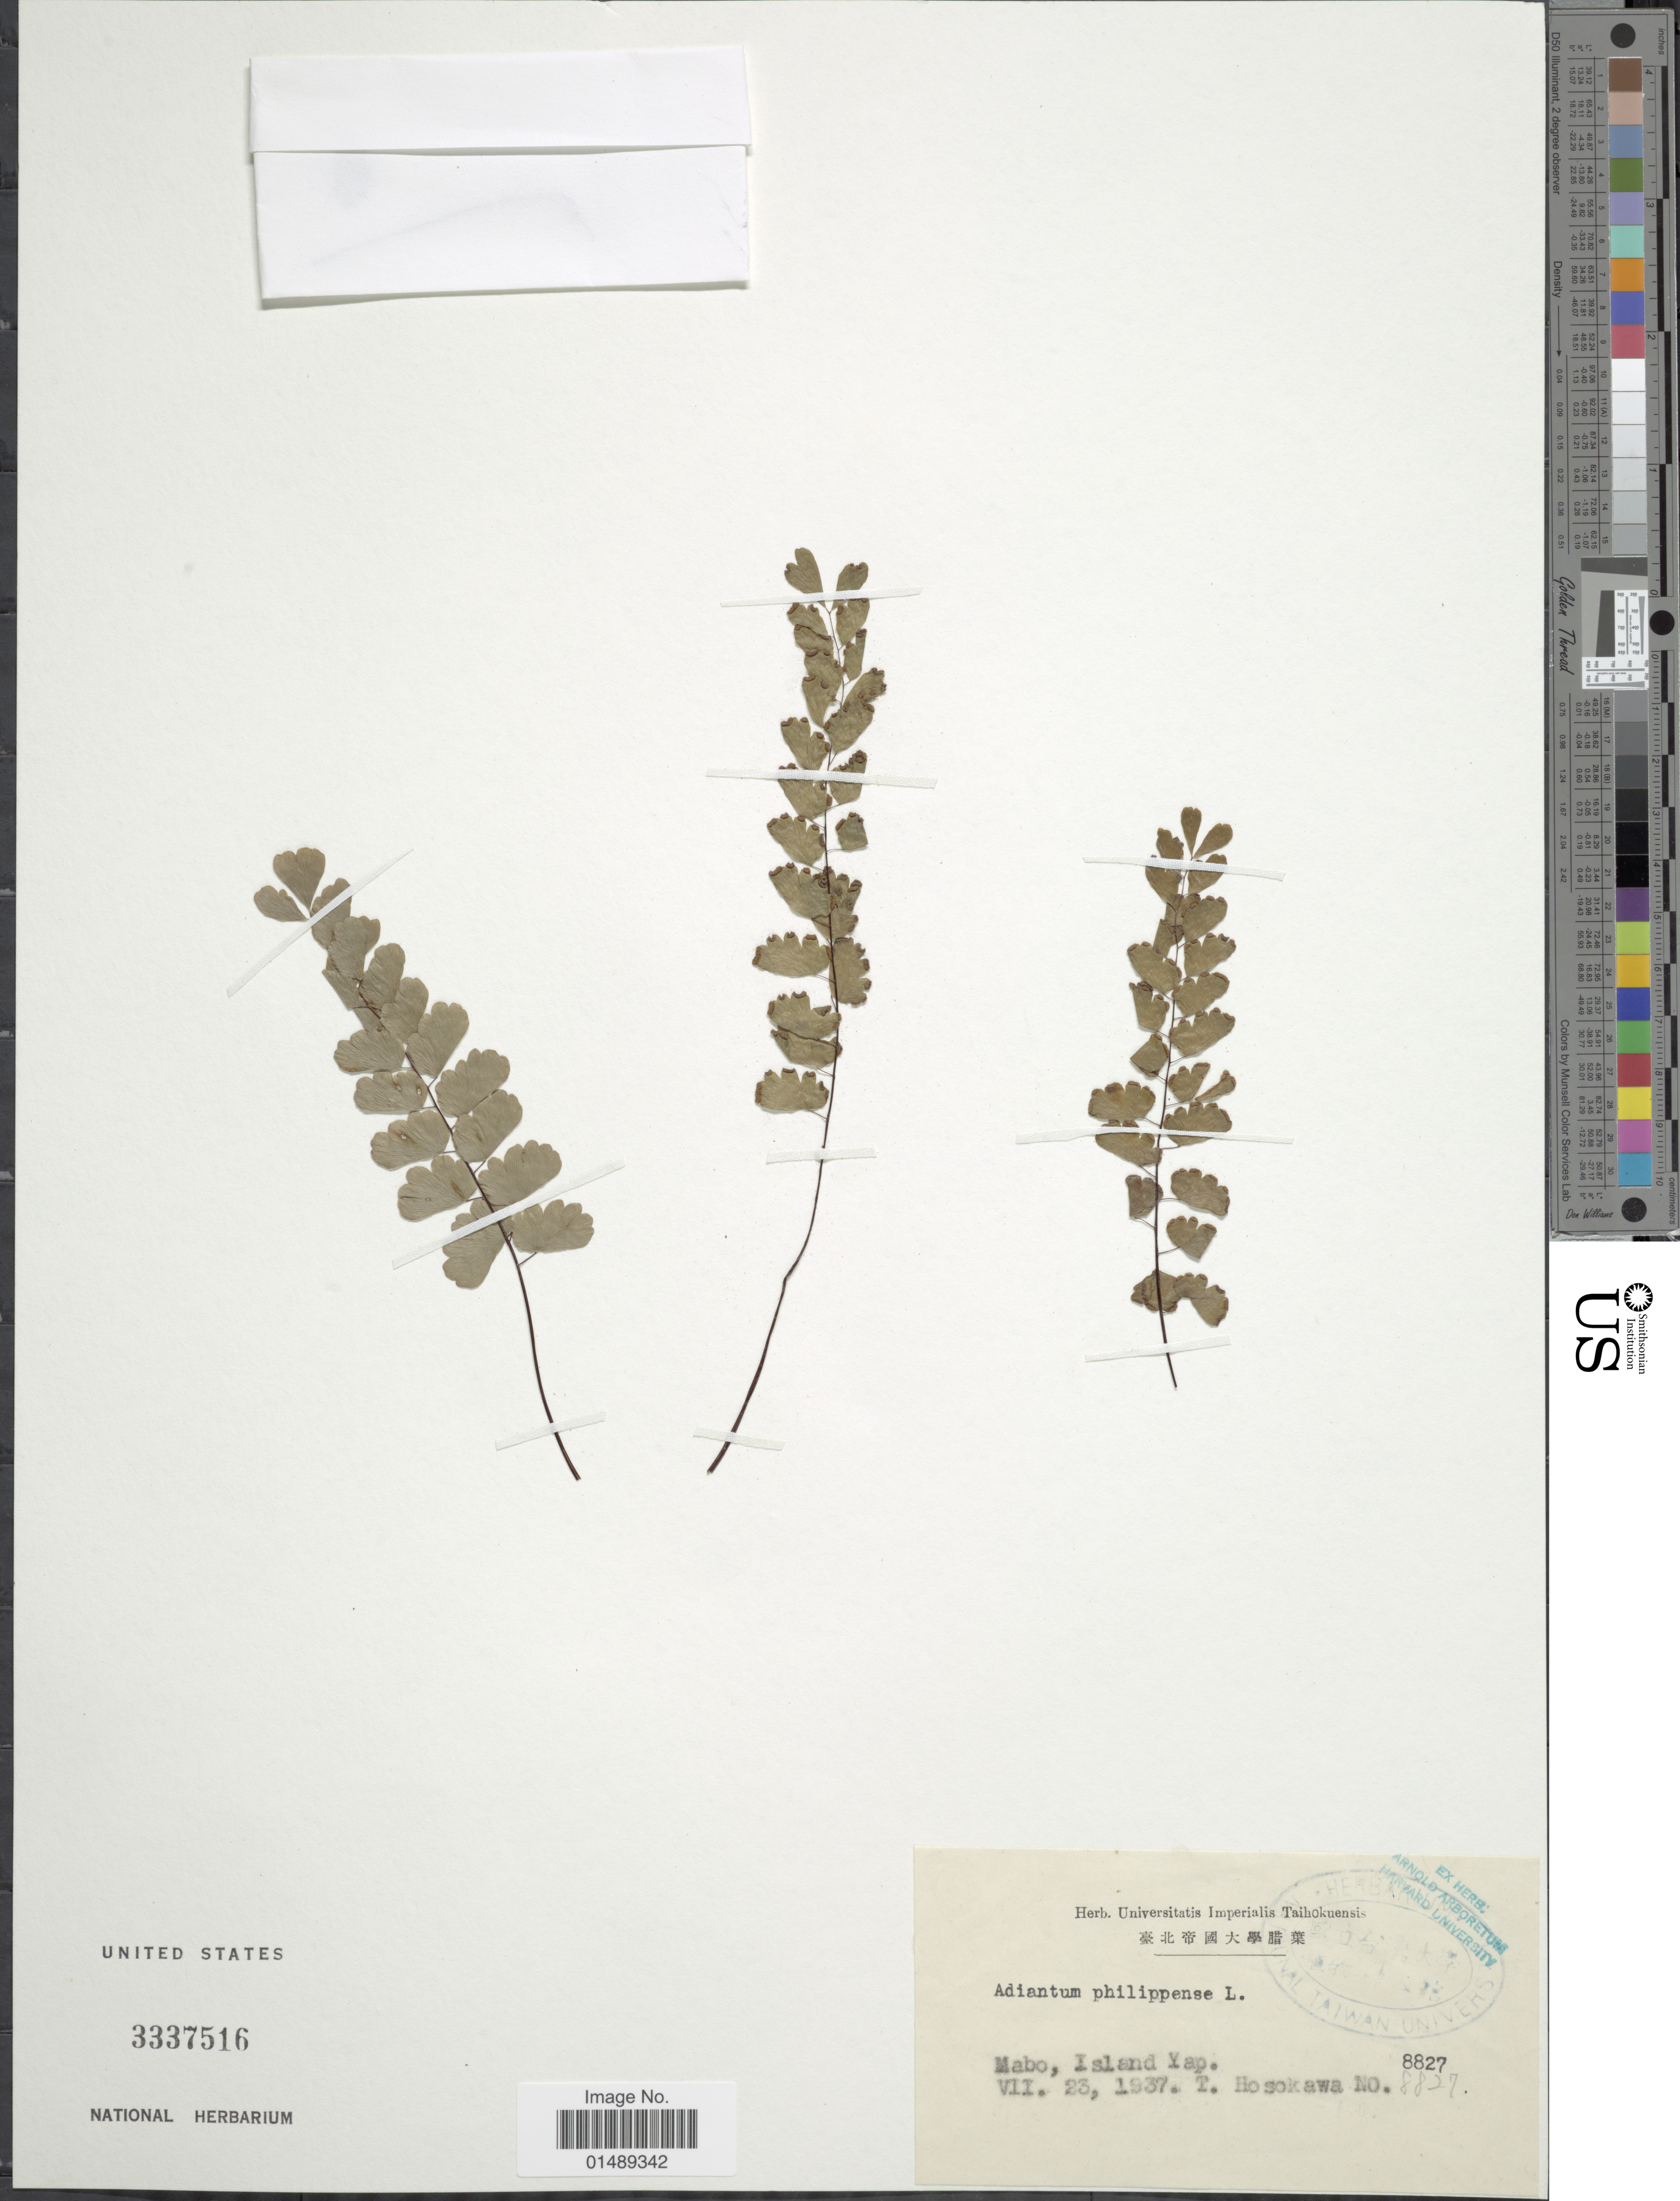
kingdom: Plantae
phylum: Tracheophyta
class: Polypodiopsida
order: Polypodiales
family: Pteridaceae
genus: Adiantum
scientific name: Adiantum philippense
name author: L.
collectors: T. Hosokawa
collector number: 8827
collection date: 1937-07-23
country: Micronesia, Federated States of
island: Yap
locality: Mabo, Island Yap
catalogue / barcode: US 3337516